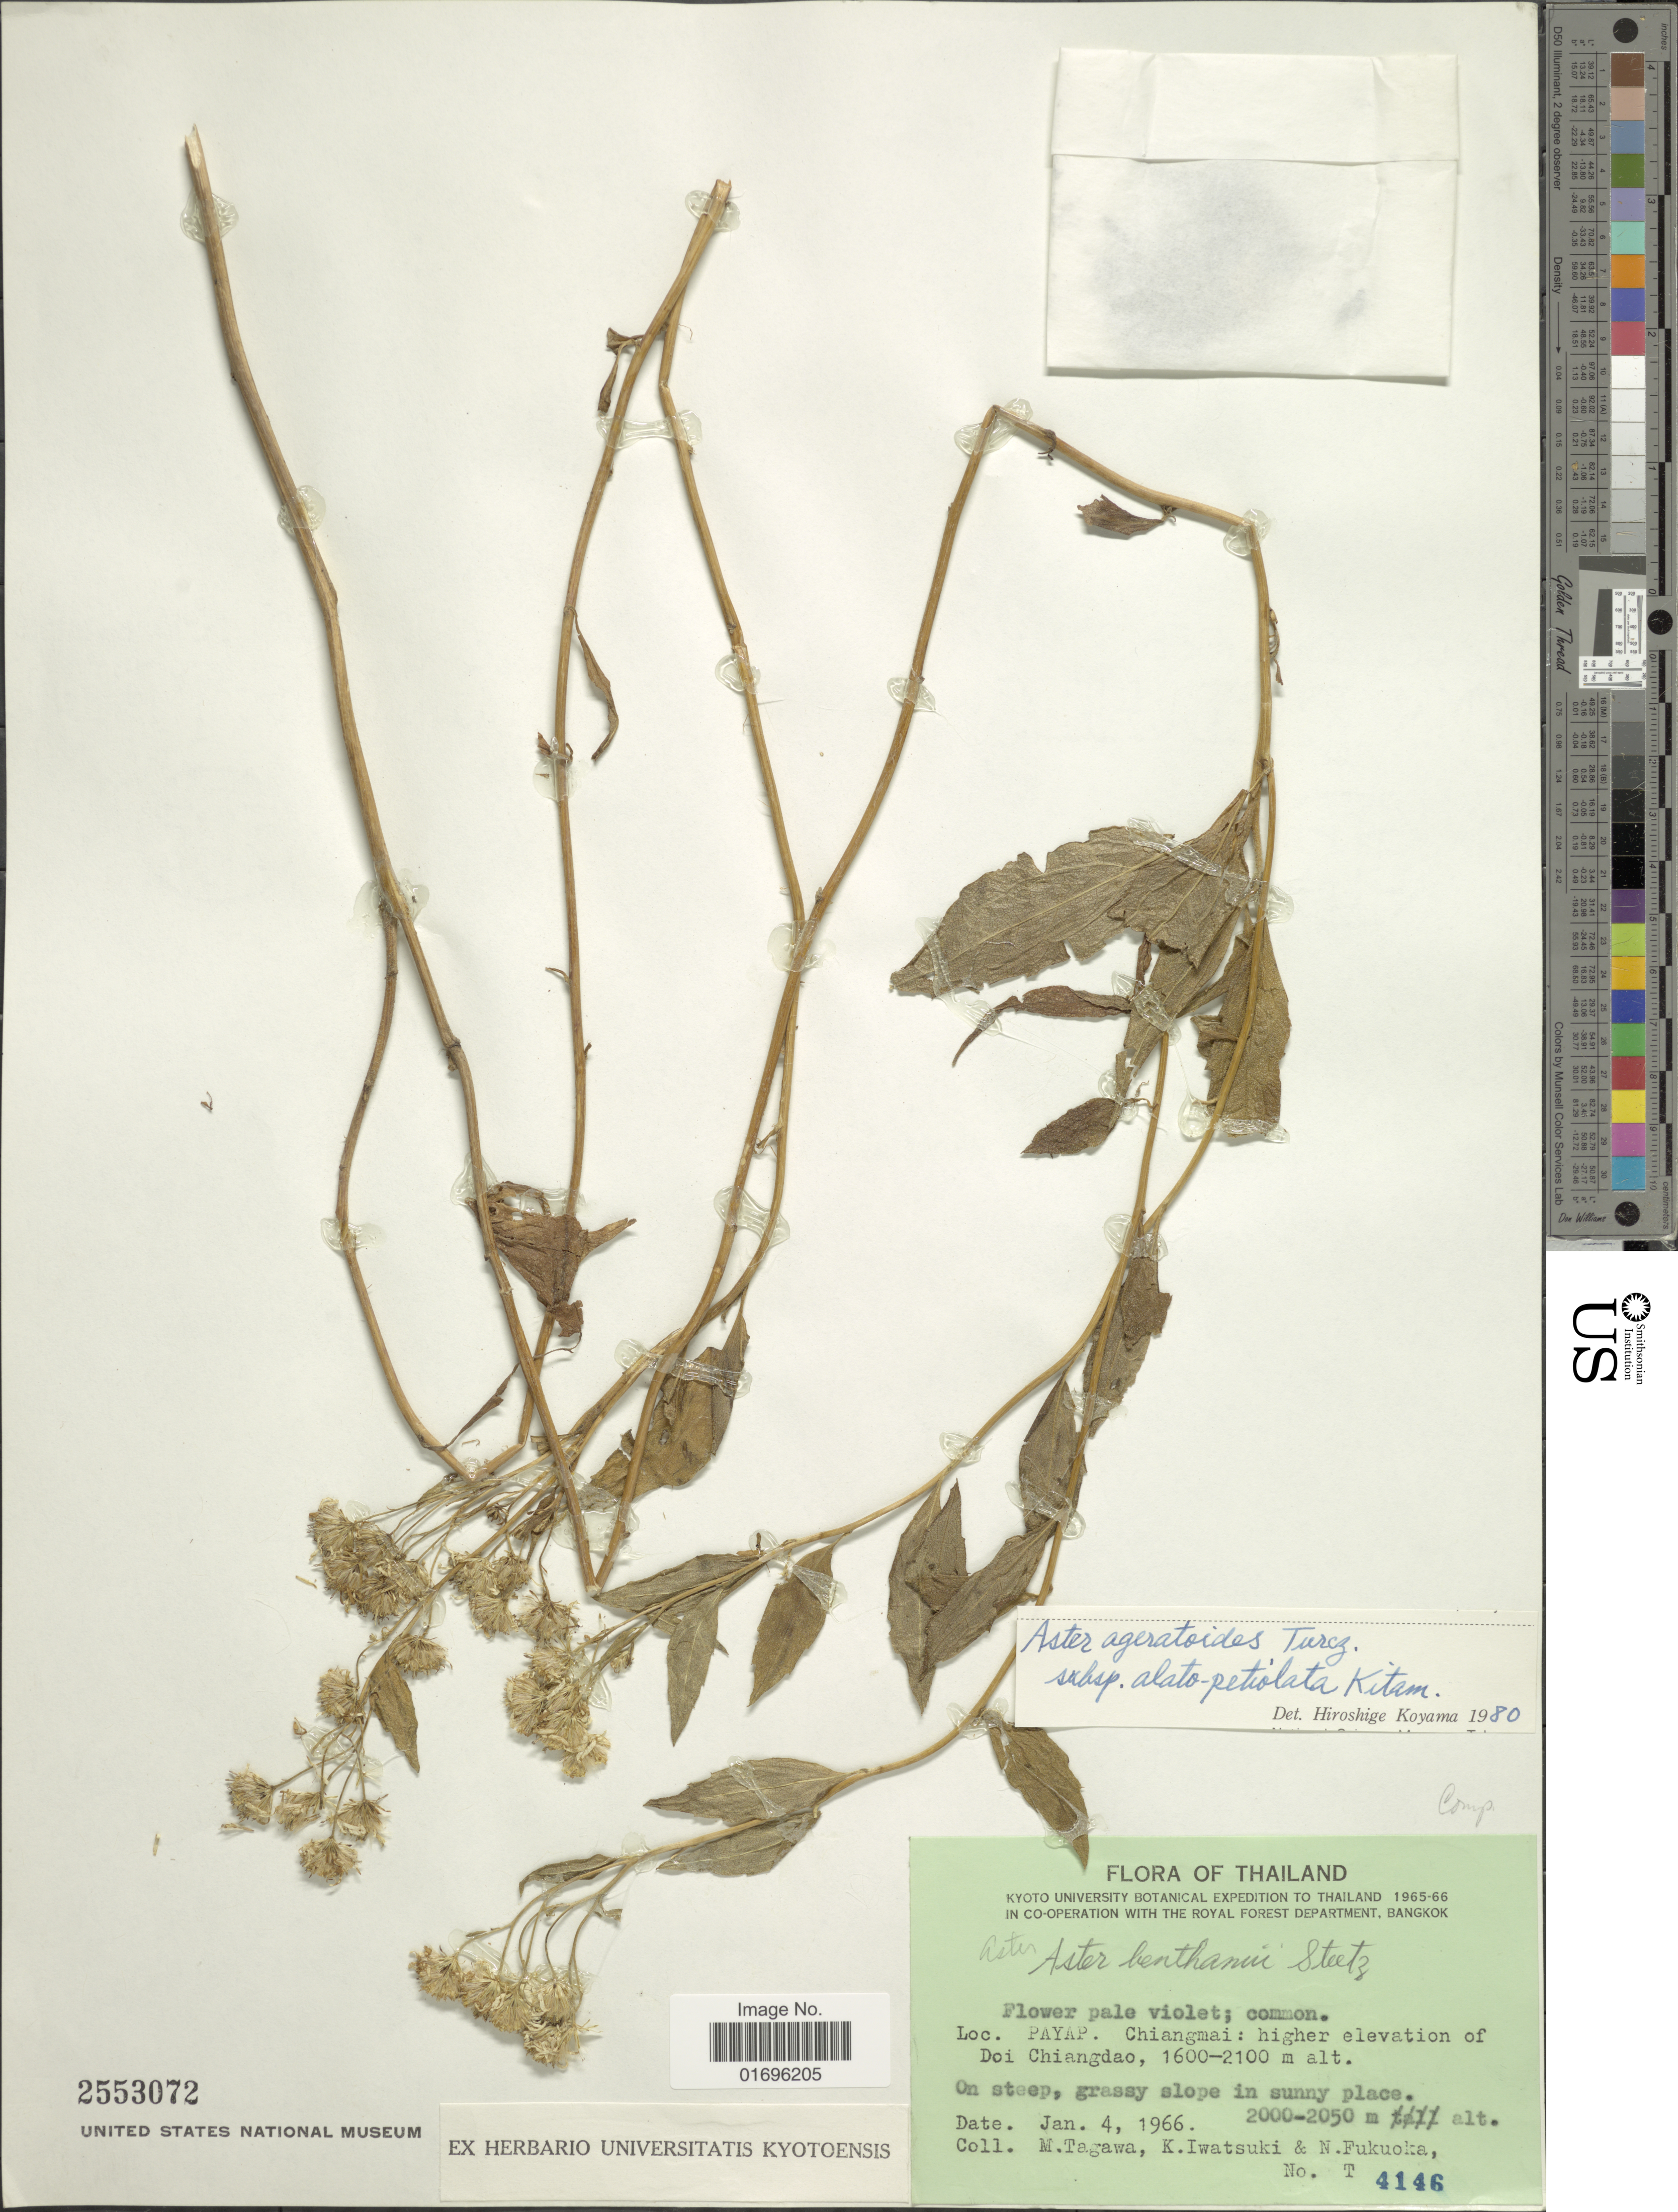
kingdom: Plantae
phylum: Tracheophyta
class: Magnoliopsida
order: Asterales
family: Asteraceae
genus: Aster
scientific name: Aster ageratoides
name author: Turcz.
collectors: M. Tagawa, K. Iwatsuki & N. Fukuoka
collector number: T 4146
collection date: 1966-01-04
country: Thailand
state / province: Chiang Mai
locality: Payap. Chiangmai: higher elevation of Doi Chiangdao.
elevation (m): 1600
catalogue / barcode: US 2553072